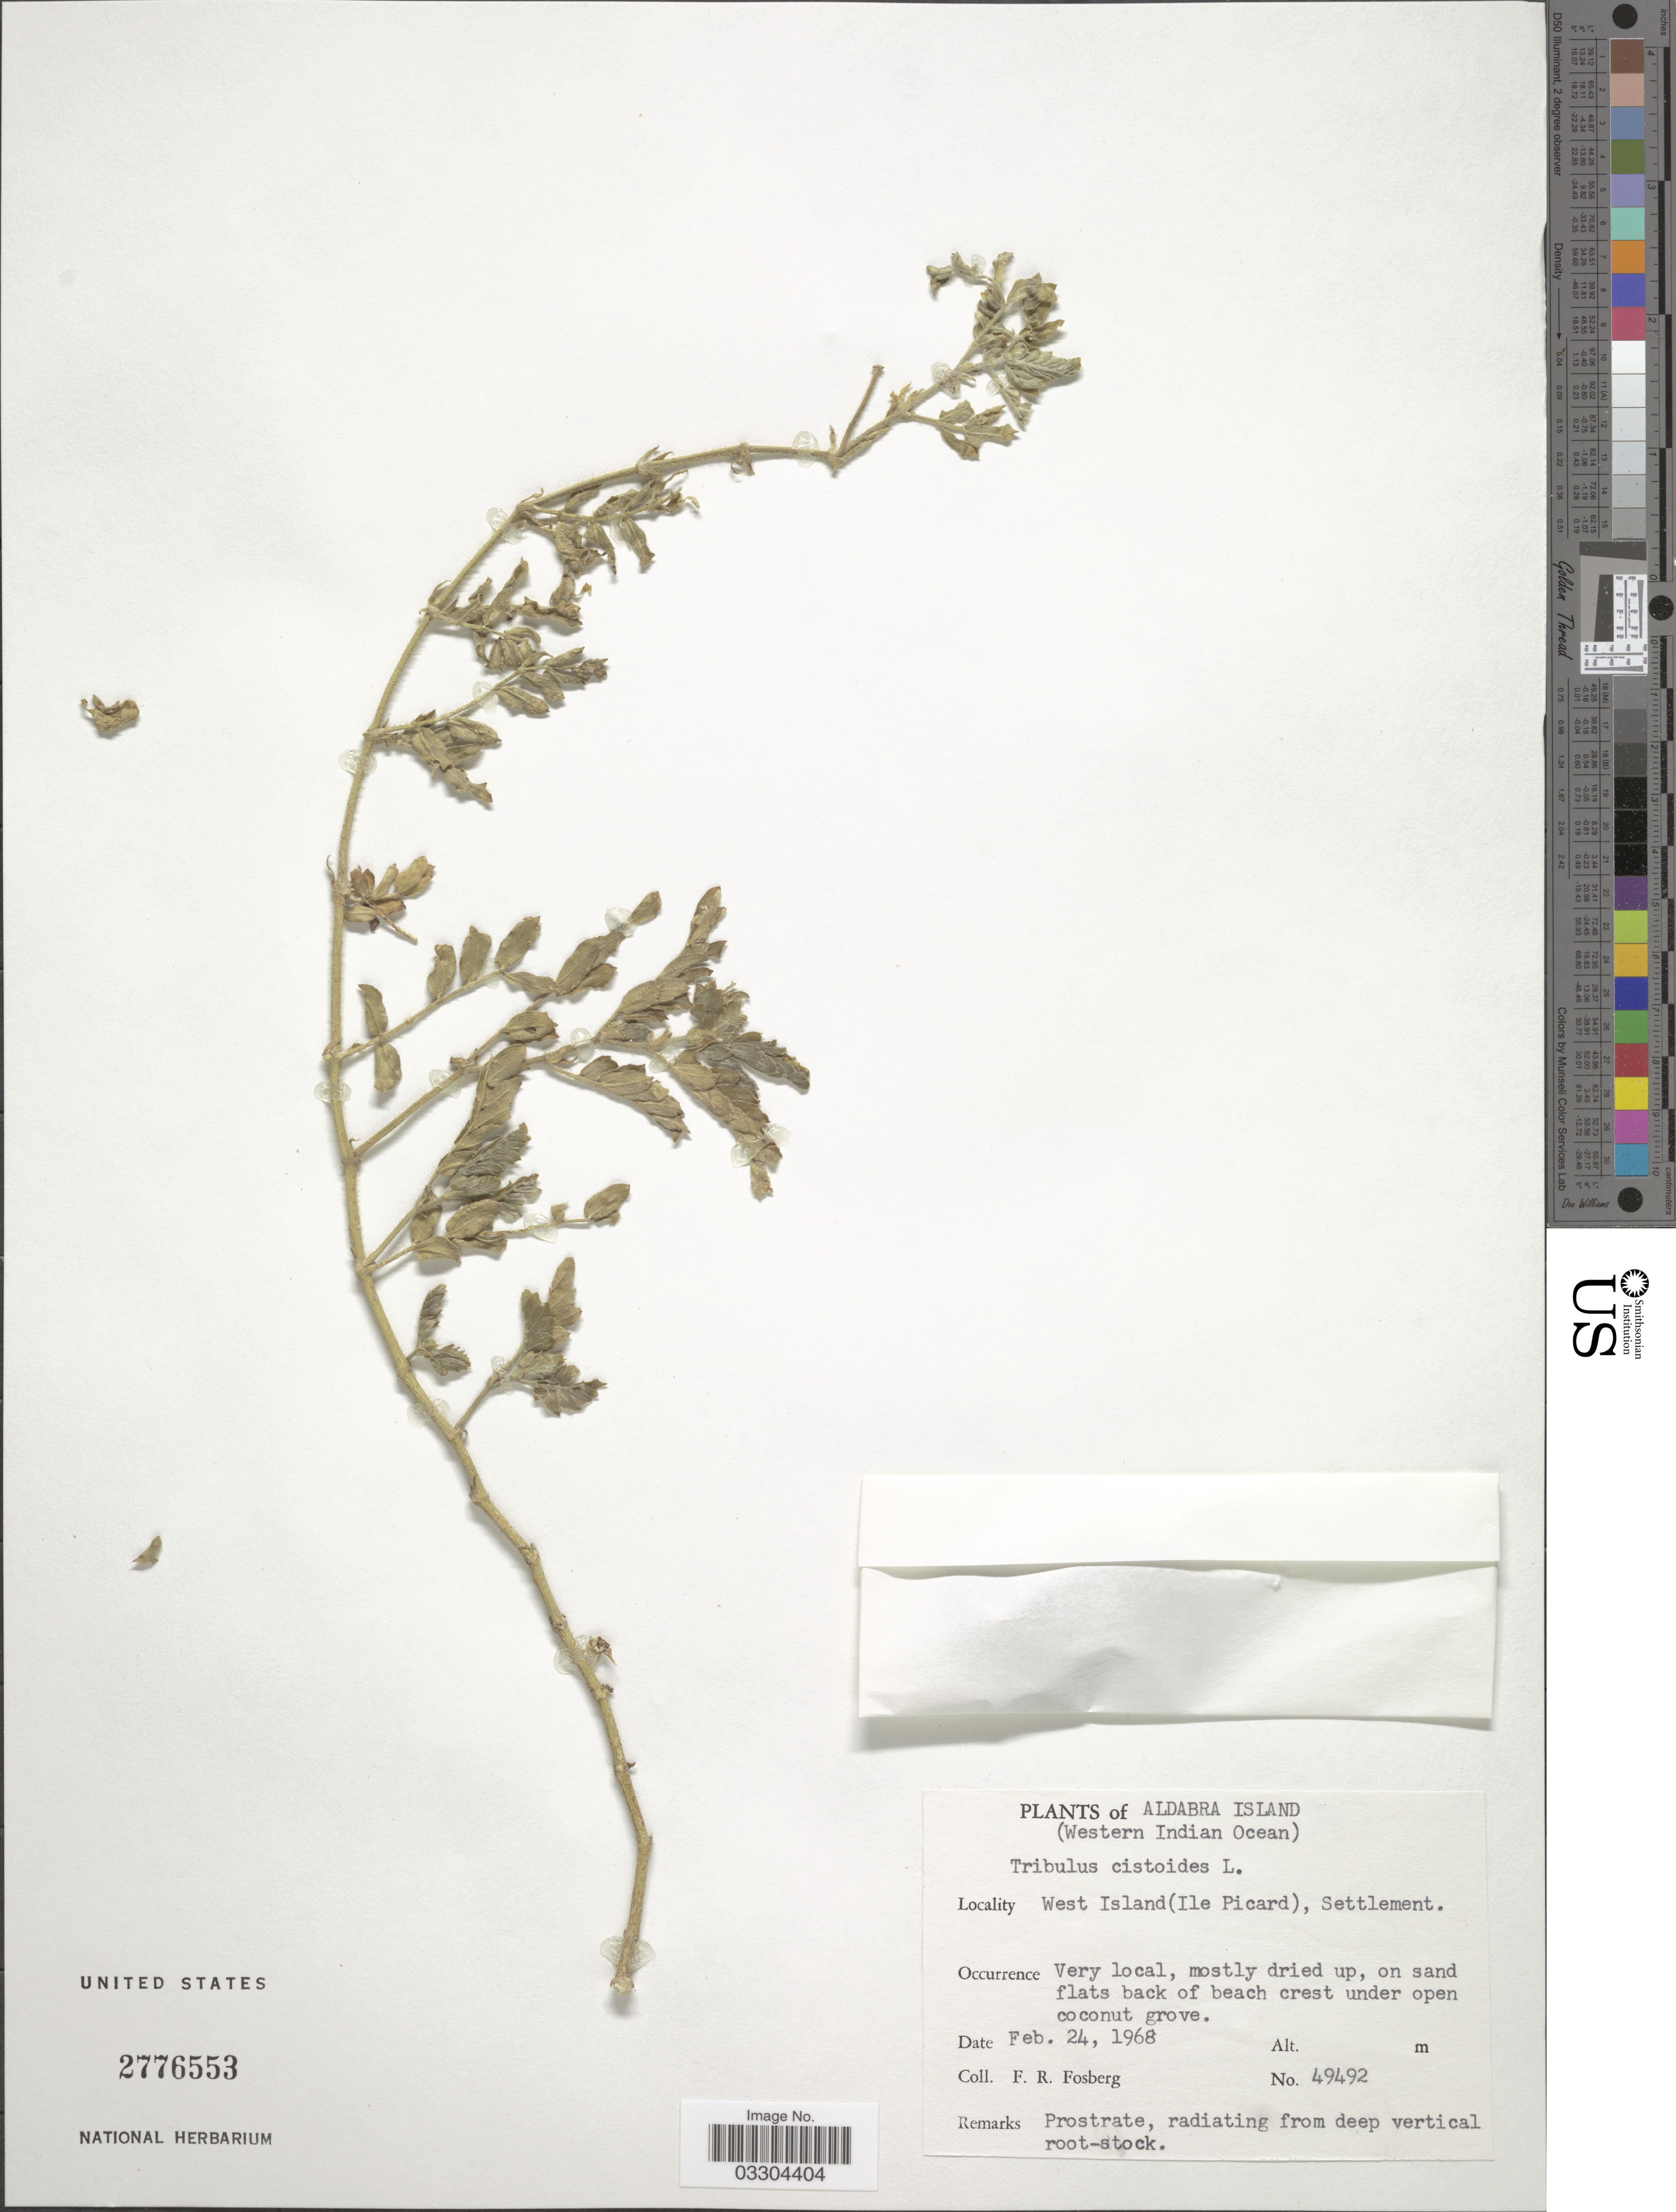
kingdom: Plantae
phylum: Tracheophyta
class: Magnoliopsida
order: Zygophyllales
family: Zygophyllaceae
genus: Tribulus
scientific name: Tribulus cistoides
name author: L.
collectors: F. R. Fosberg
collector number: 49492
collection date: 1968-02-24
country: Seychelles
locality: Aldabra Island (Western Indian Ocean). West Island (Ile Picard), Settlement.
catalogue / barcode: US 277653